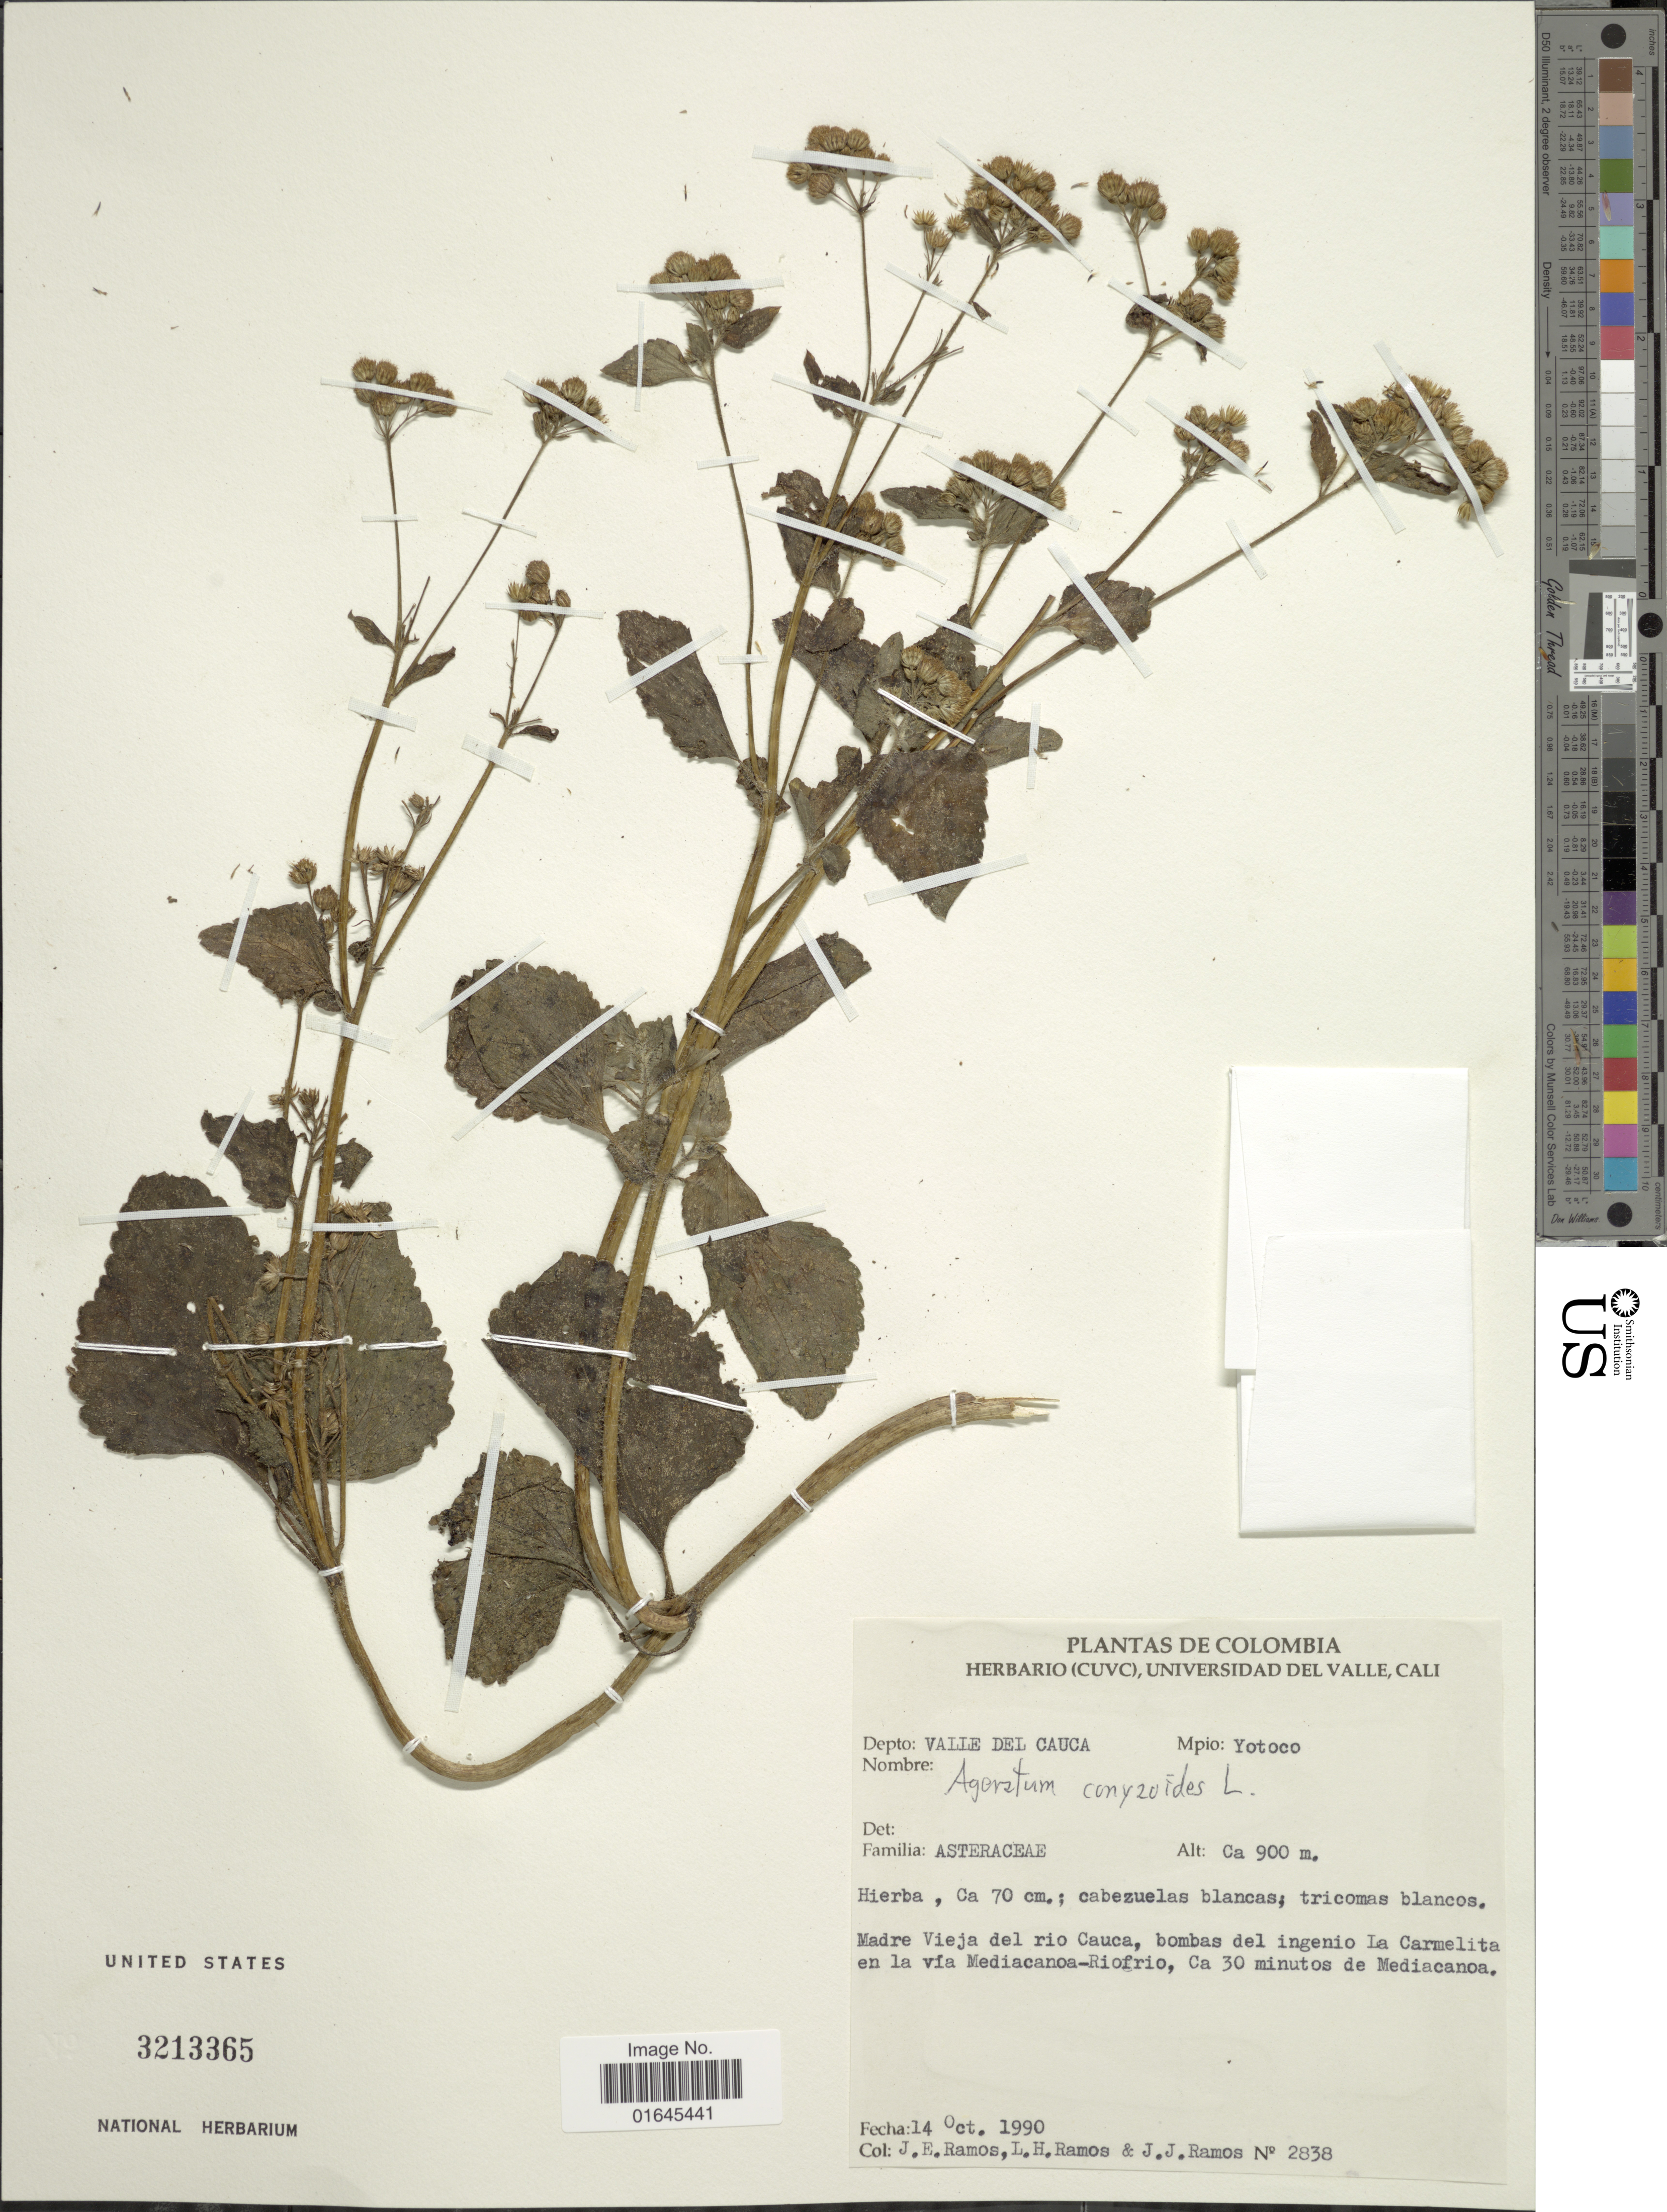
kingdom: Plantae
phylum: Tracheophyta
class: Magnoliopsida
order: Asterales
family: Asteraceae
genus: Ageratum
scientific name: Ageratum conyzoides subsp. latifolium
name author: (Cav.) M.F. Johnson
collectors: J. E. Ramos, L. Ramos & J. J. Ramos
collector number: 2838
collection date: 1990-10-14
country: Colombia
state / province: Valle del Cauca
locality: Mpio: Yotoco, Madre Vieja del rio Cauca, bombas del ingenio La Carmelita en la vía Mediacanoa - Riofrio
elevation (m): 900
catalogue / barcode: US 3213365